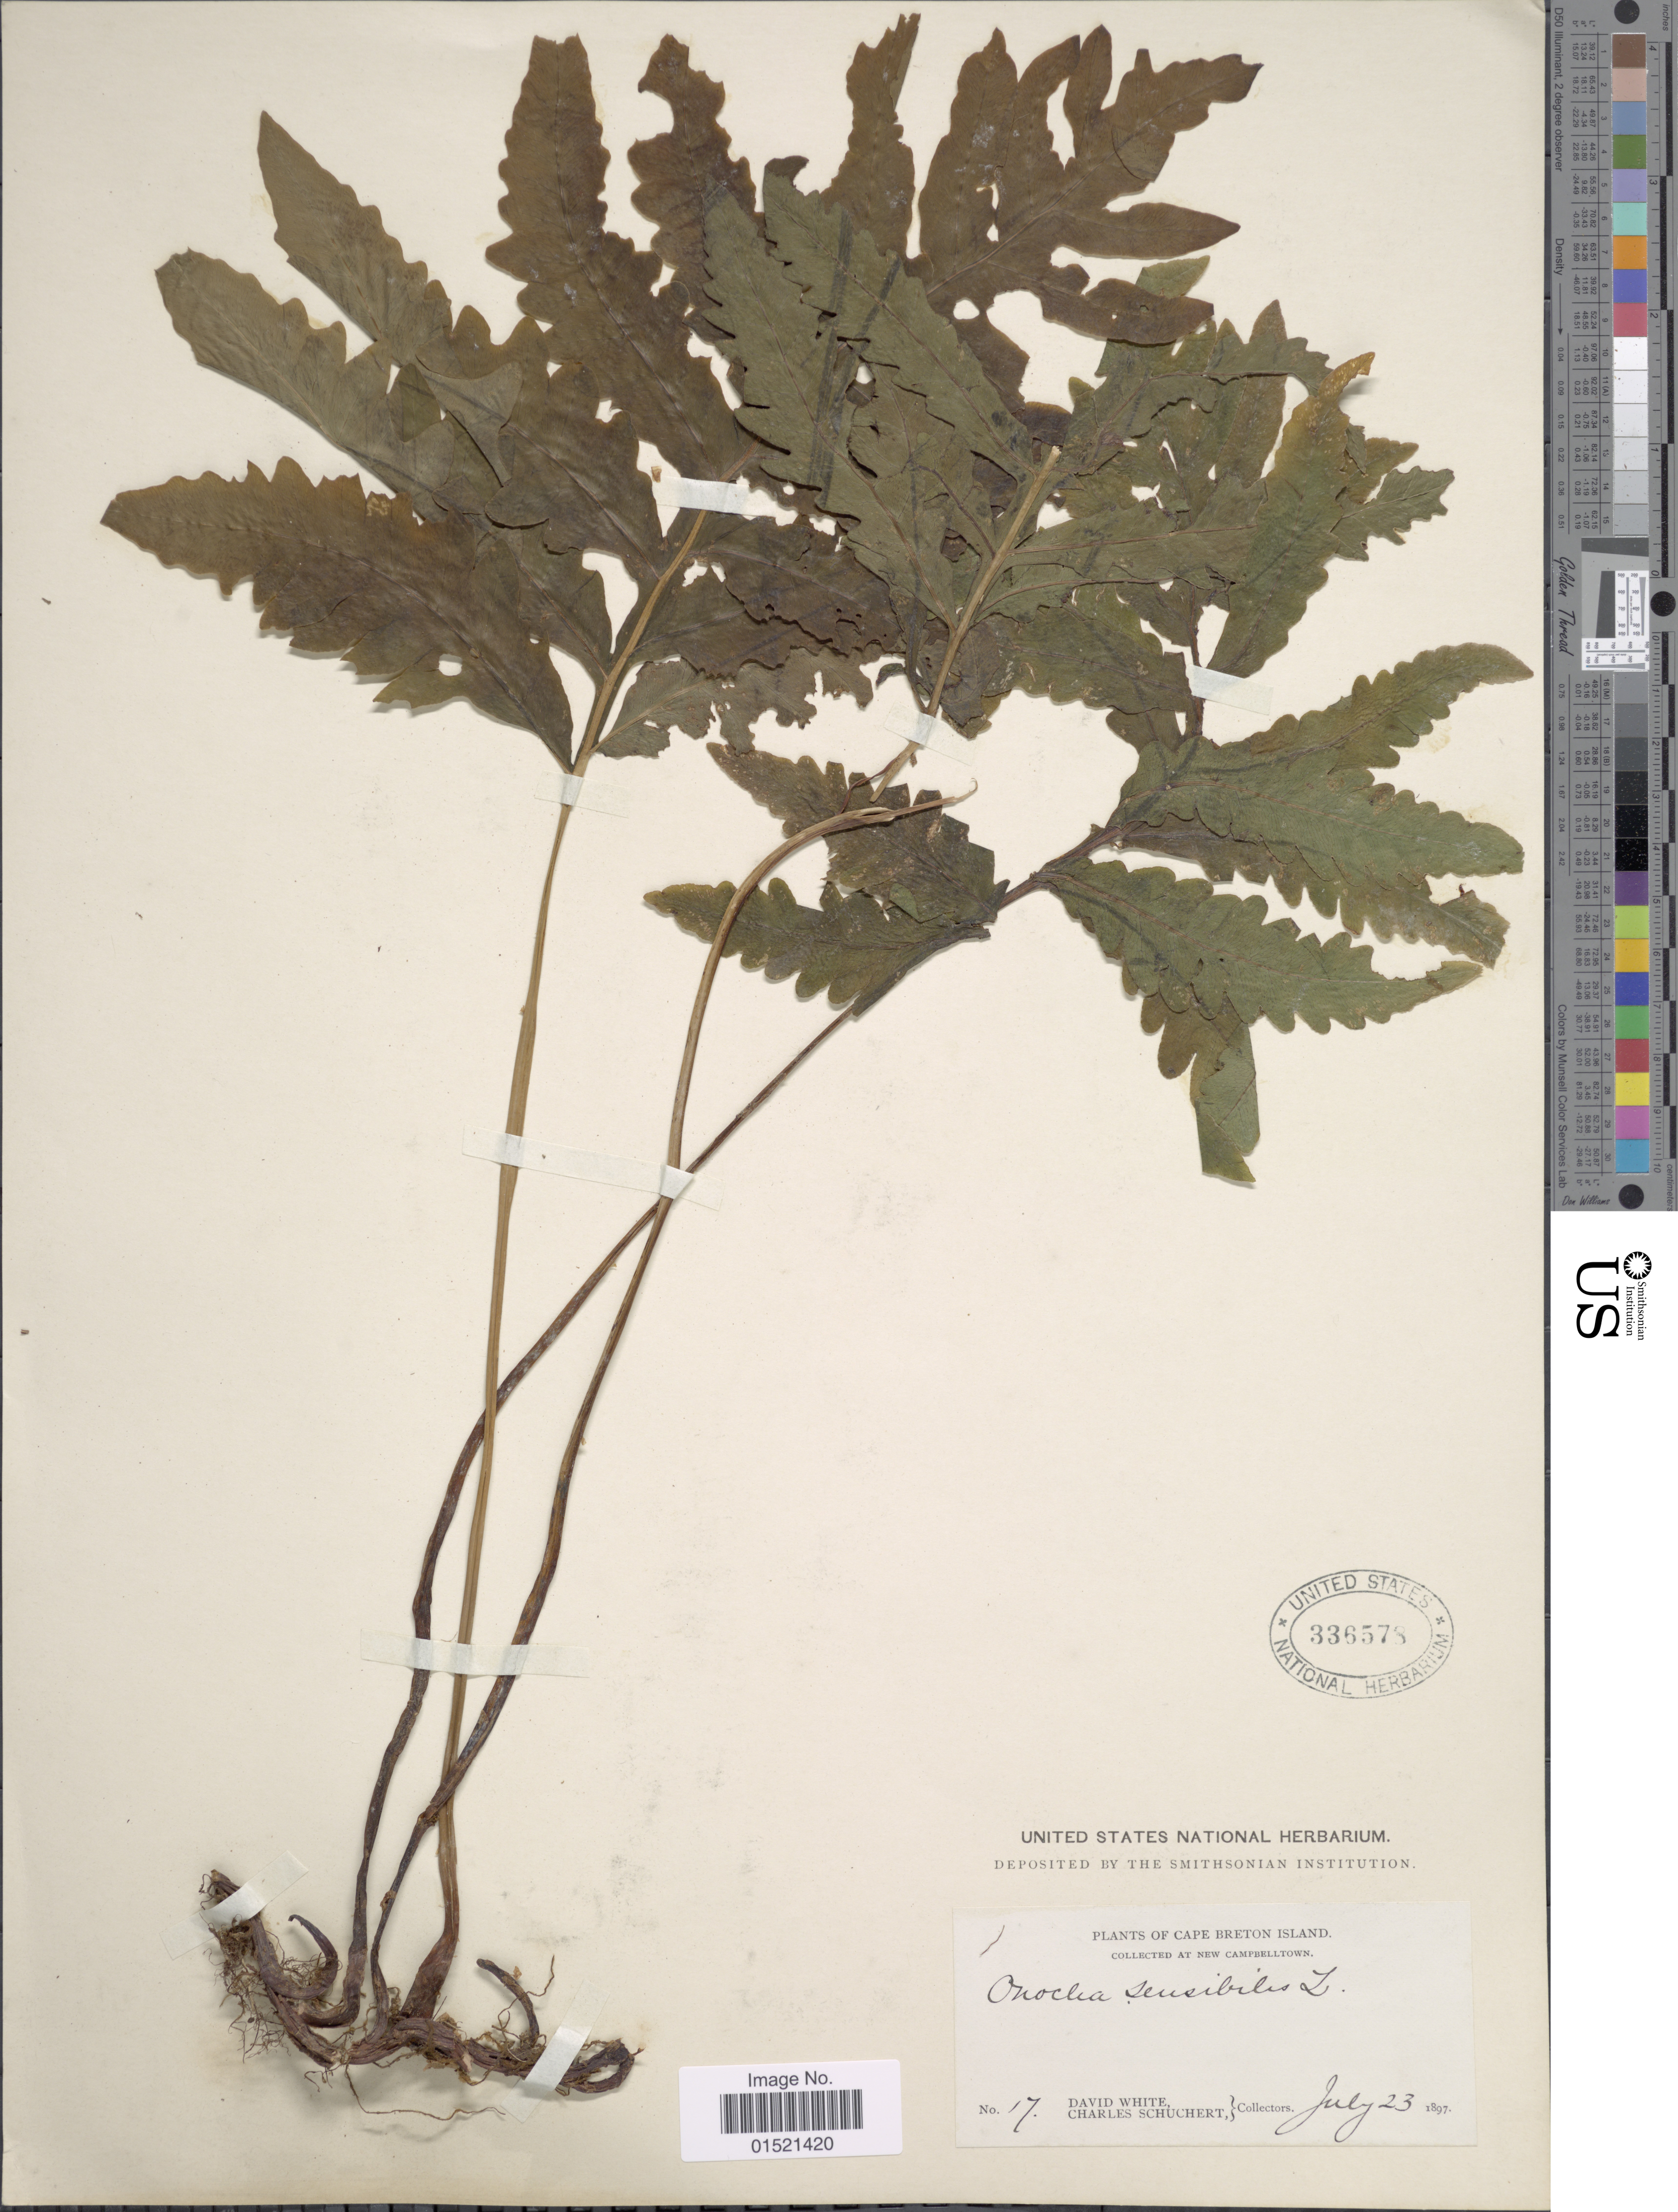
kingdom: Plantae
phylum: Tracheophyta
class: Polypodiopsida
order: Polypodiales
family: Onocleaceae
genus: Onoclea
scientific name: Onoclea sensibilis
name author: L.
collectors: D. White & C. Schuchert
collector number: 17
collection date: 1897-07-23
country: Canada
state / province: Nova Scotia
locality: Cape Breton Island, at New Campbelltown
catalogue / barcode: US 336578